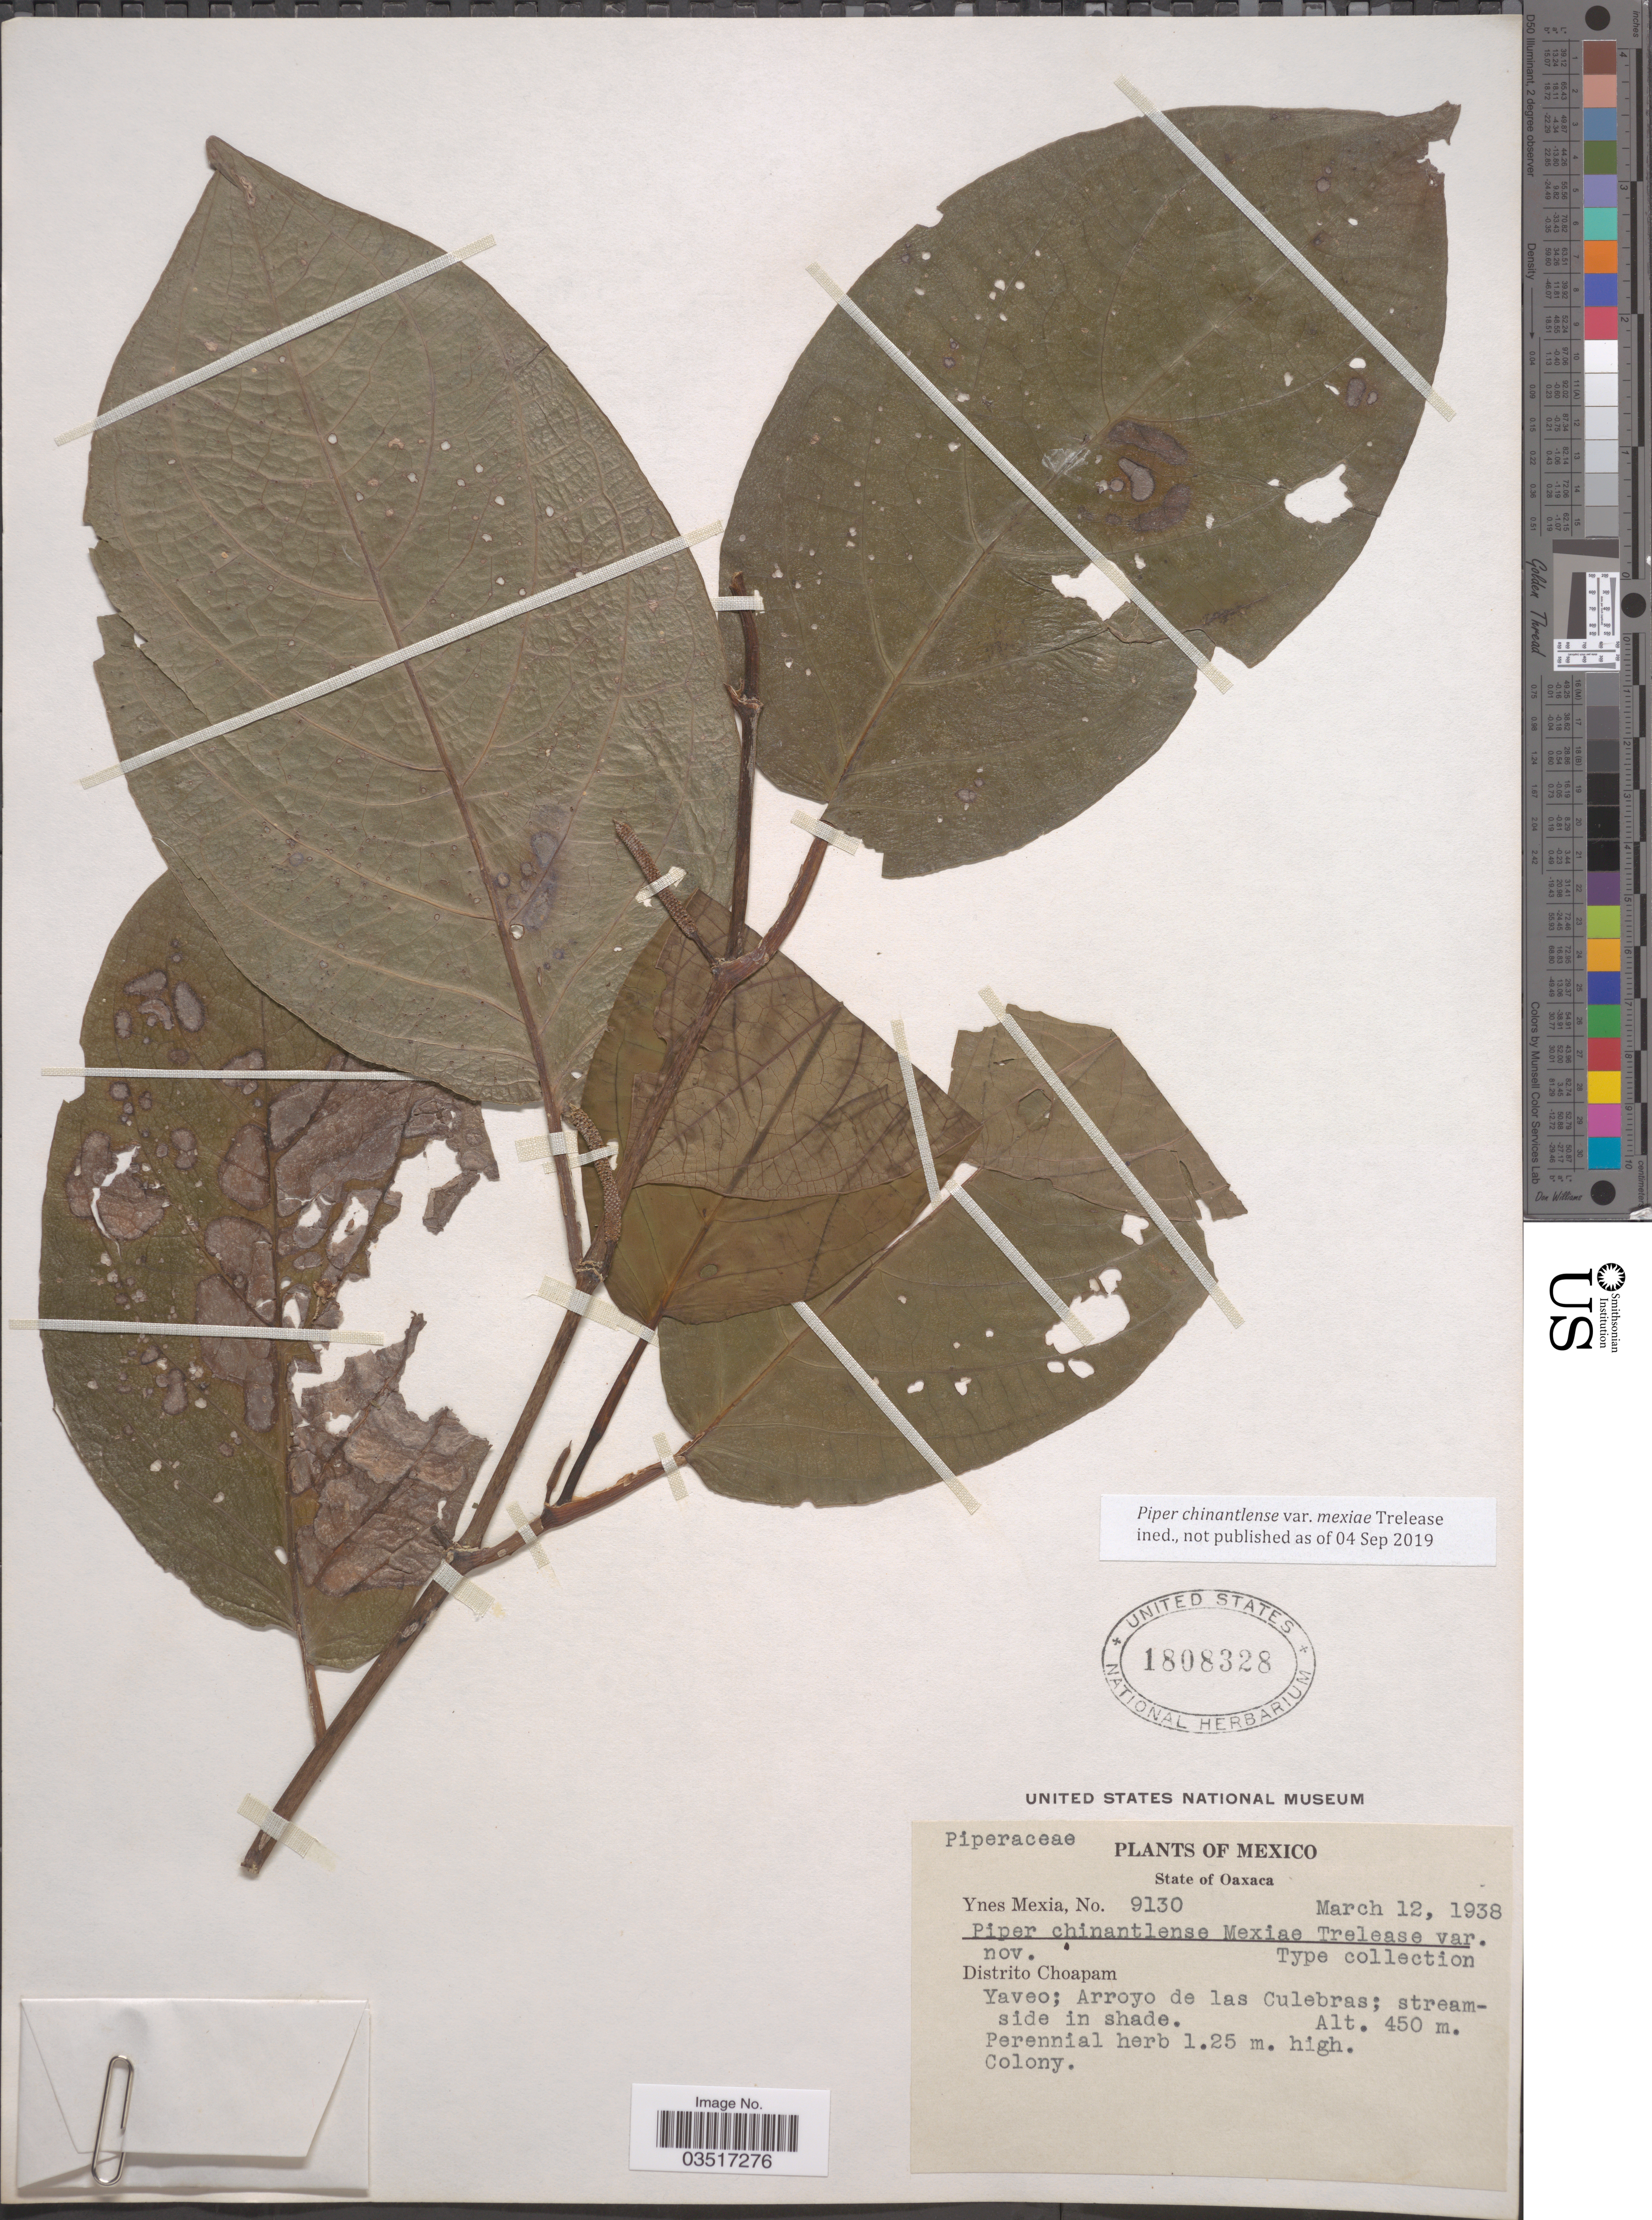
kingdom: Plantae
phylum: Tracheophyta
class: Magnoliopsida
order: Piperales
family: Piperaceae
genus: Piper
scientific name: Piper sp.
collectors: Y. Mexia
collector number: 9130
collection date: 1938-03-12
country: Mexico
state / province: Oaxaca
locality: Distrito Choapam. Yaveo; Arroyo de las Culebras.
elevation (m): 450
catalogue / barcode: US 1808328